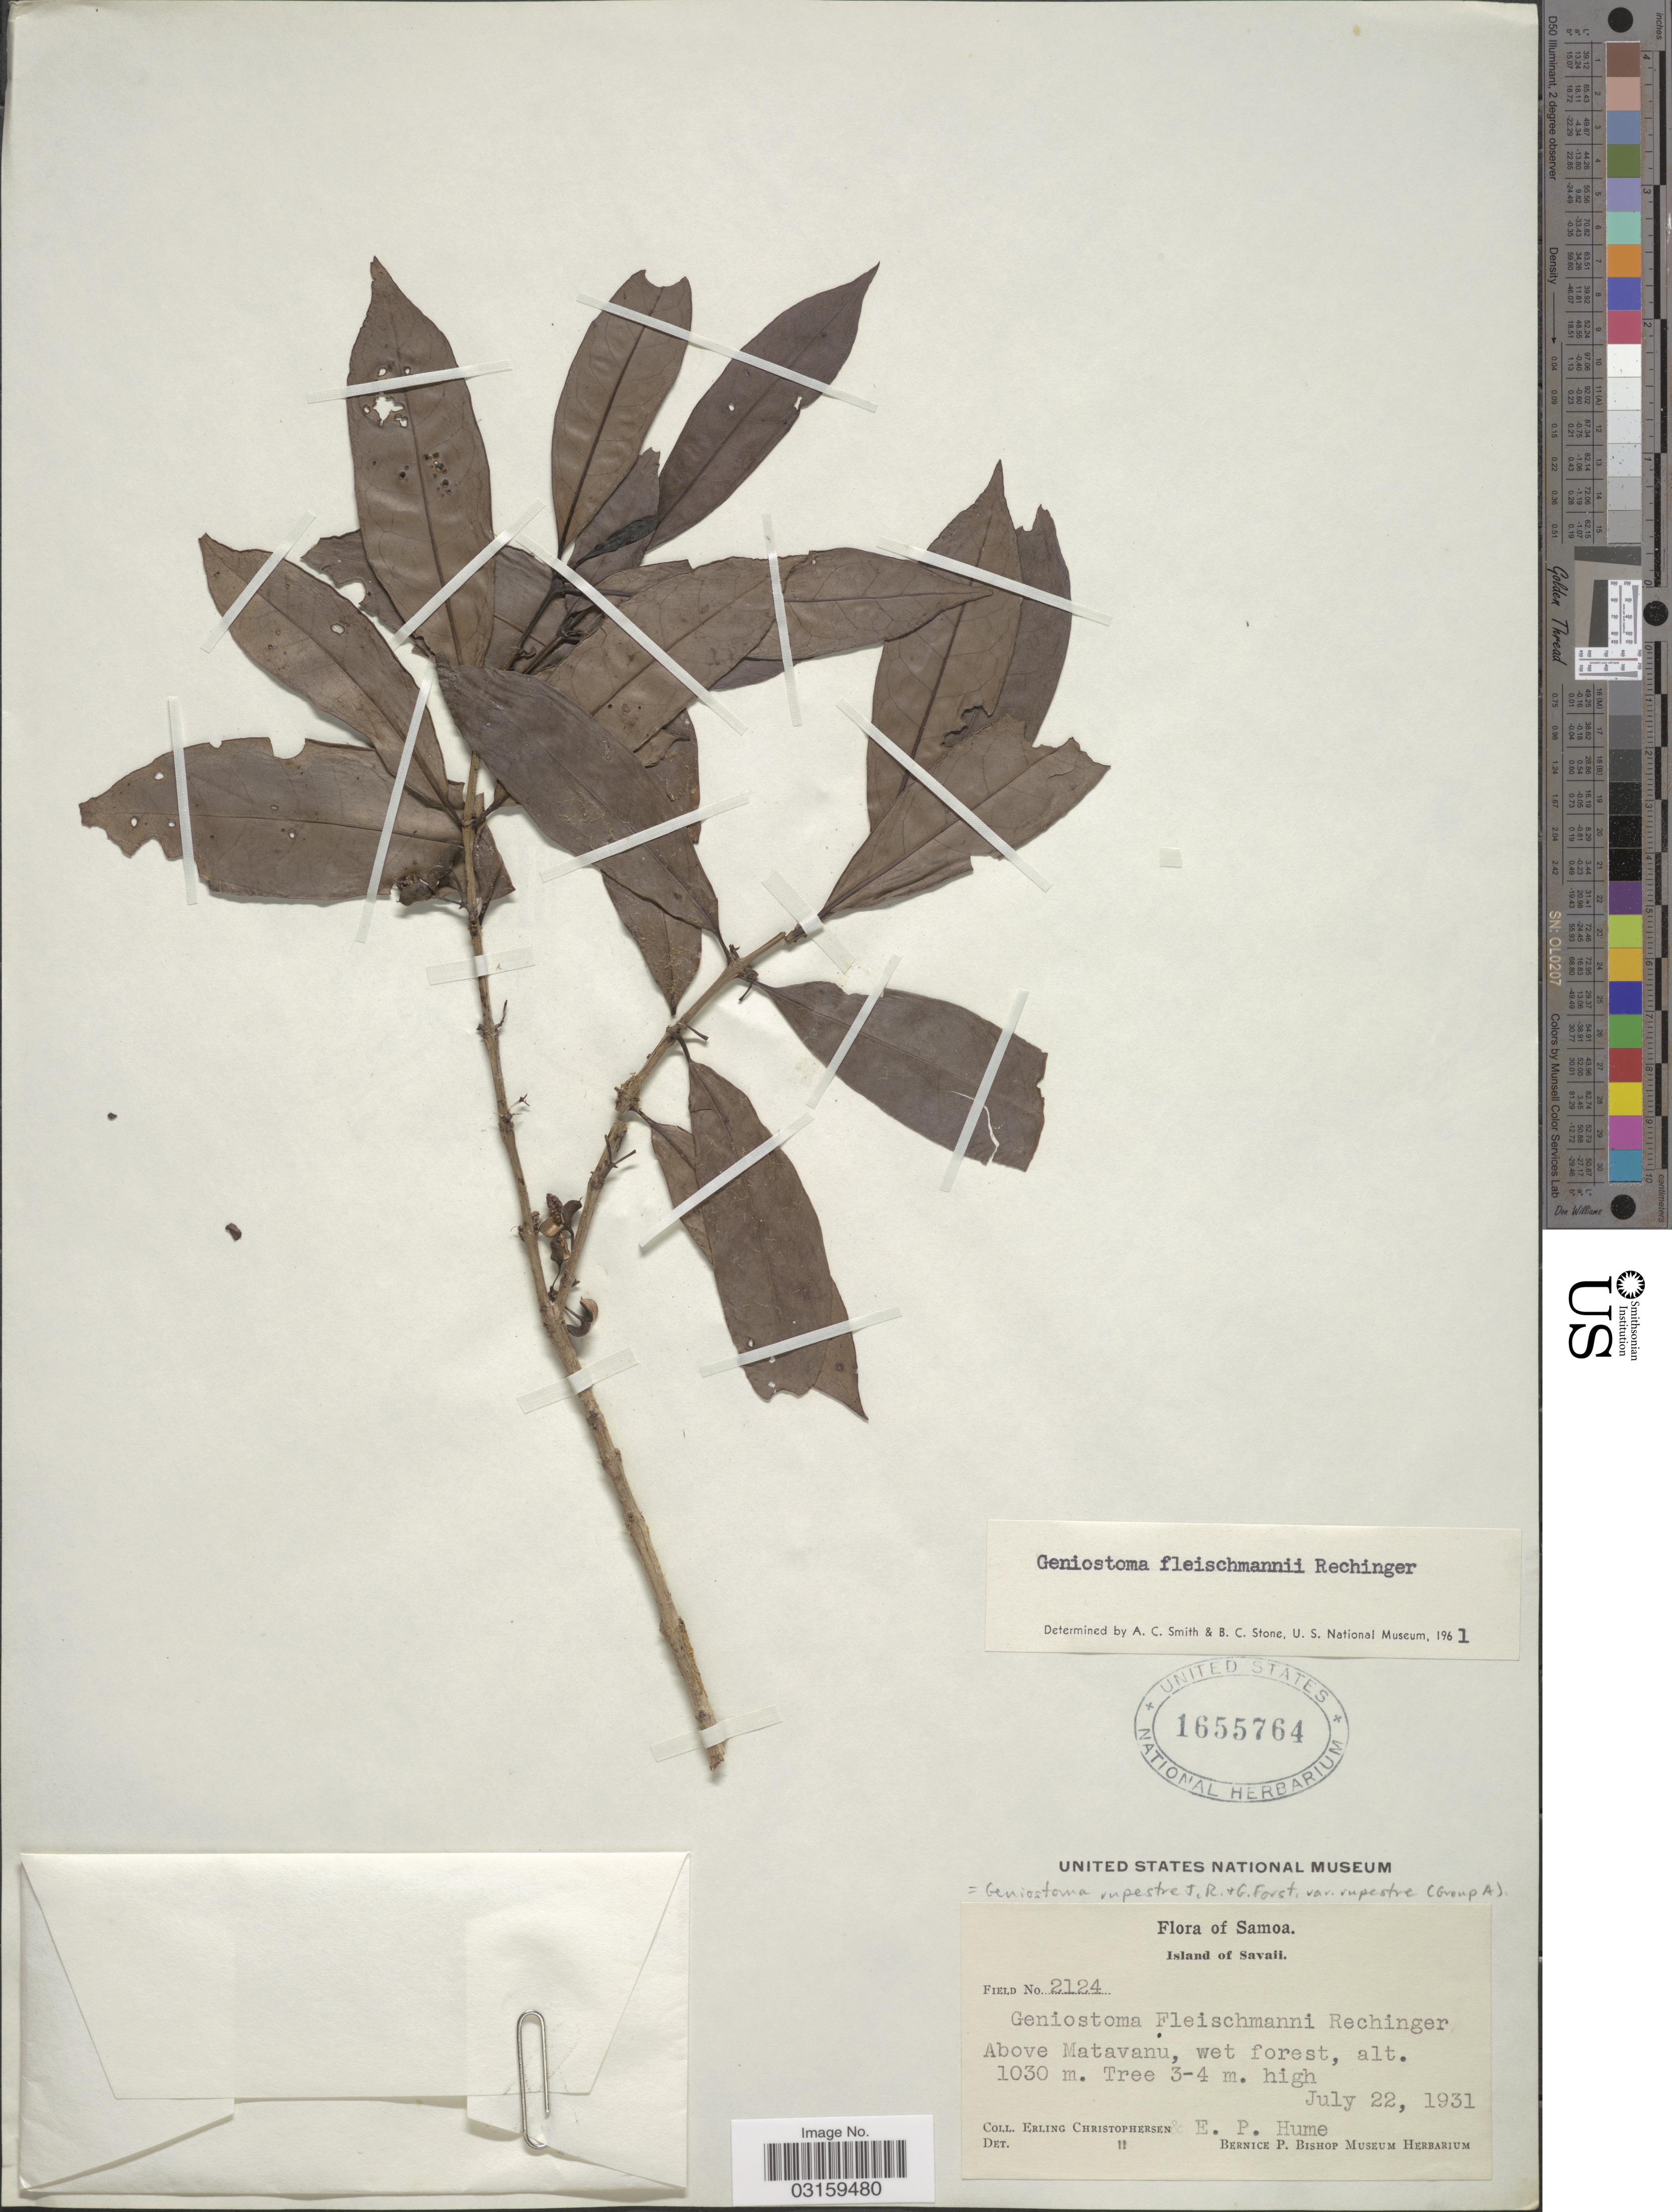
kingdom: Plantae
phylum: Tracheophyta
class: Magnoliopsida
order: Gentianales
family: Loganiaceae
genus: Geniostoma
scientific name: Geniostoma rupestre var. rupestre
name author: J.R. Forst. & G. Forst.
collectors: E. Christophersen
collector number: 2124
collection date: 1931-07-22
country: Samoa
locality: Samoa. Island of Savaii. Above Matavanu.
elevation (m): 1030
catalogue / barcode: US 1655764